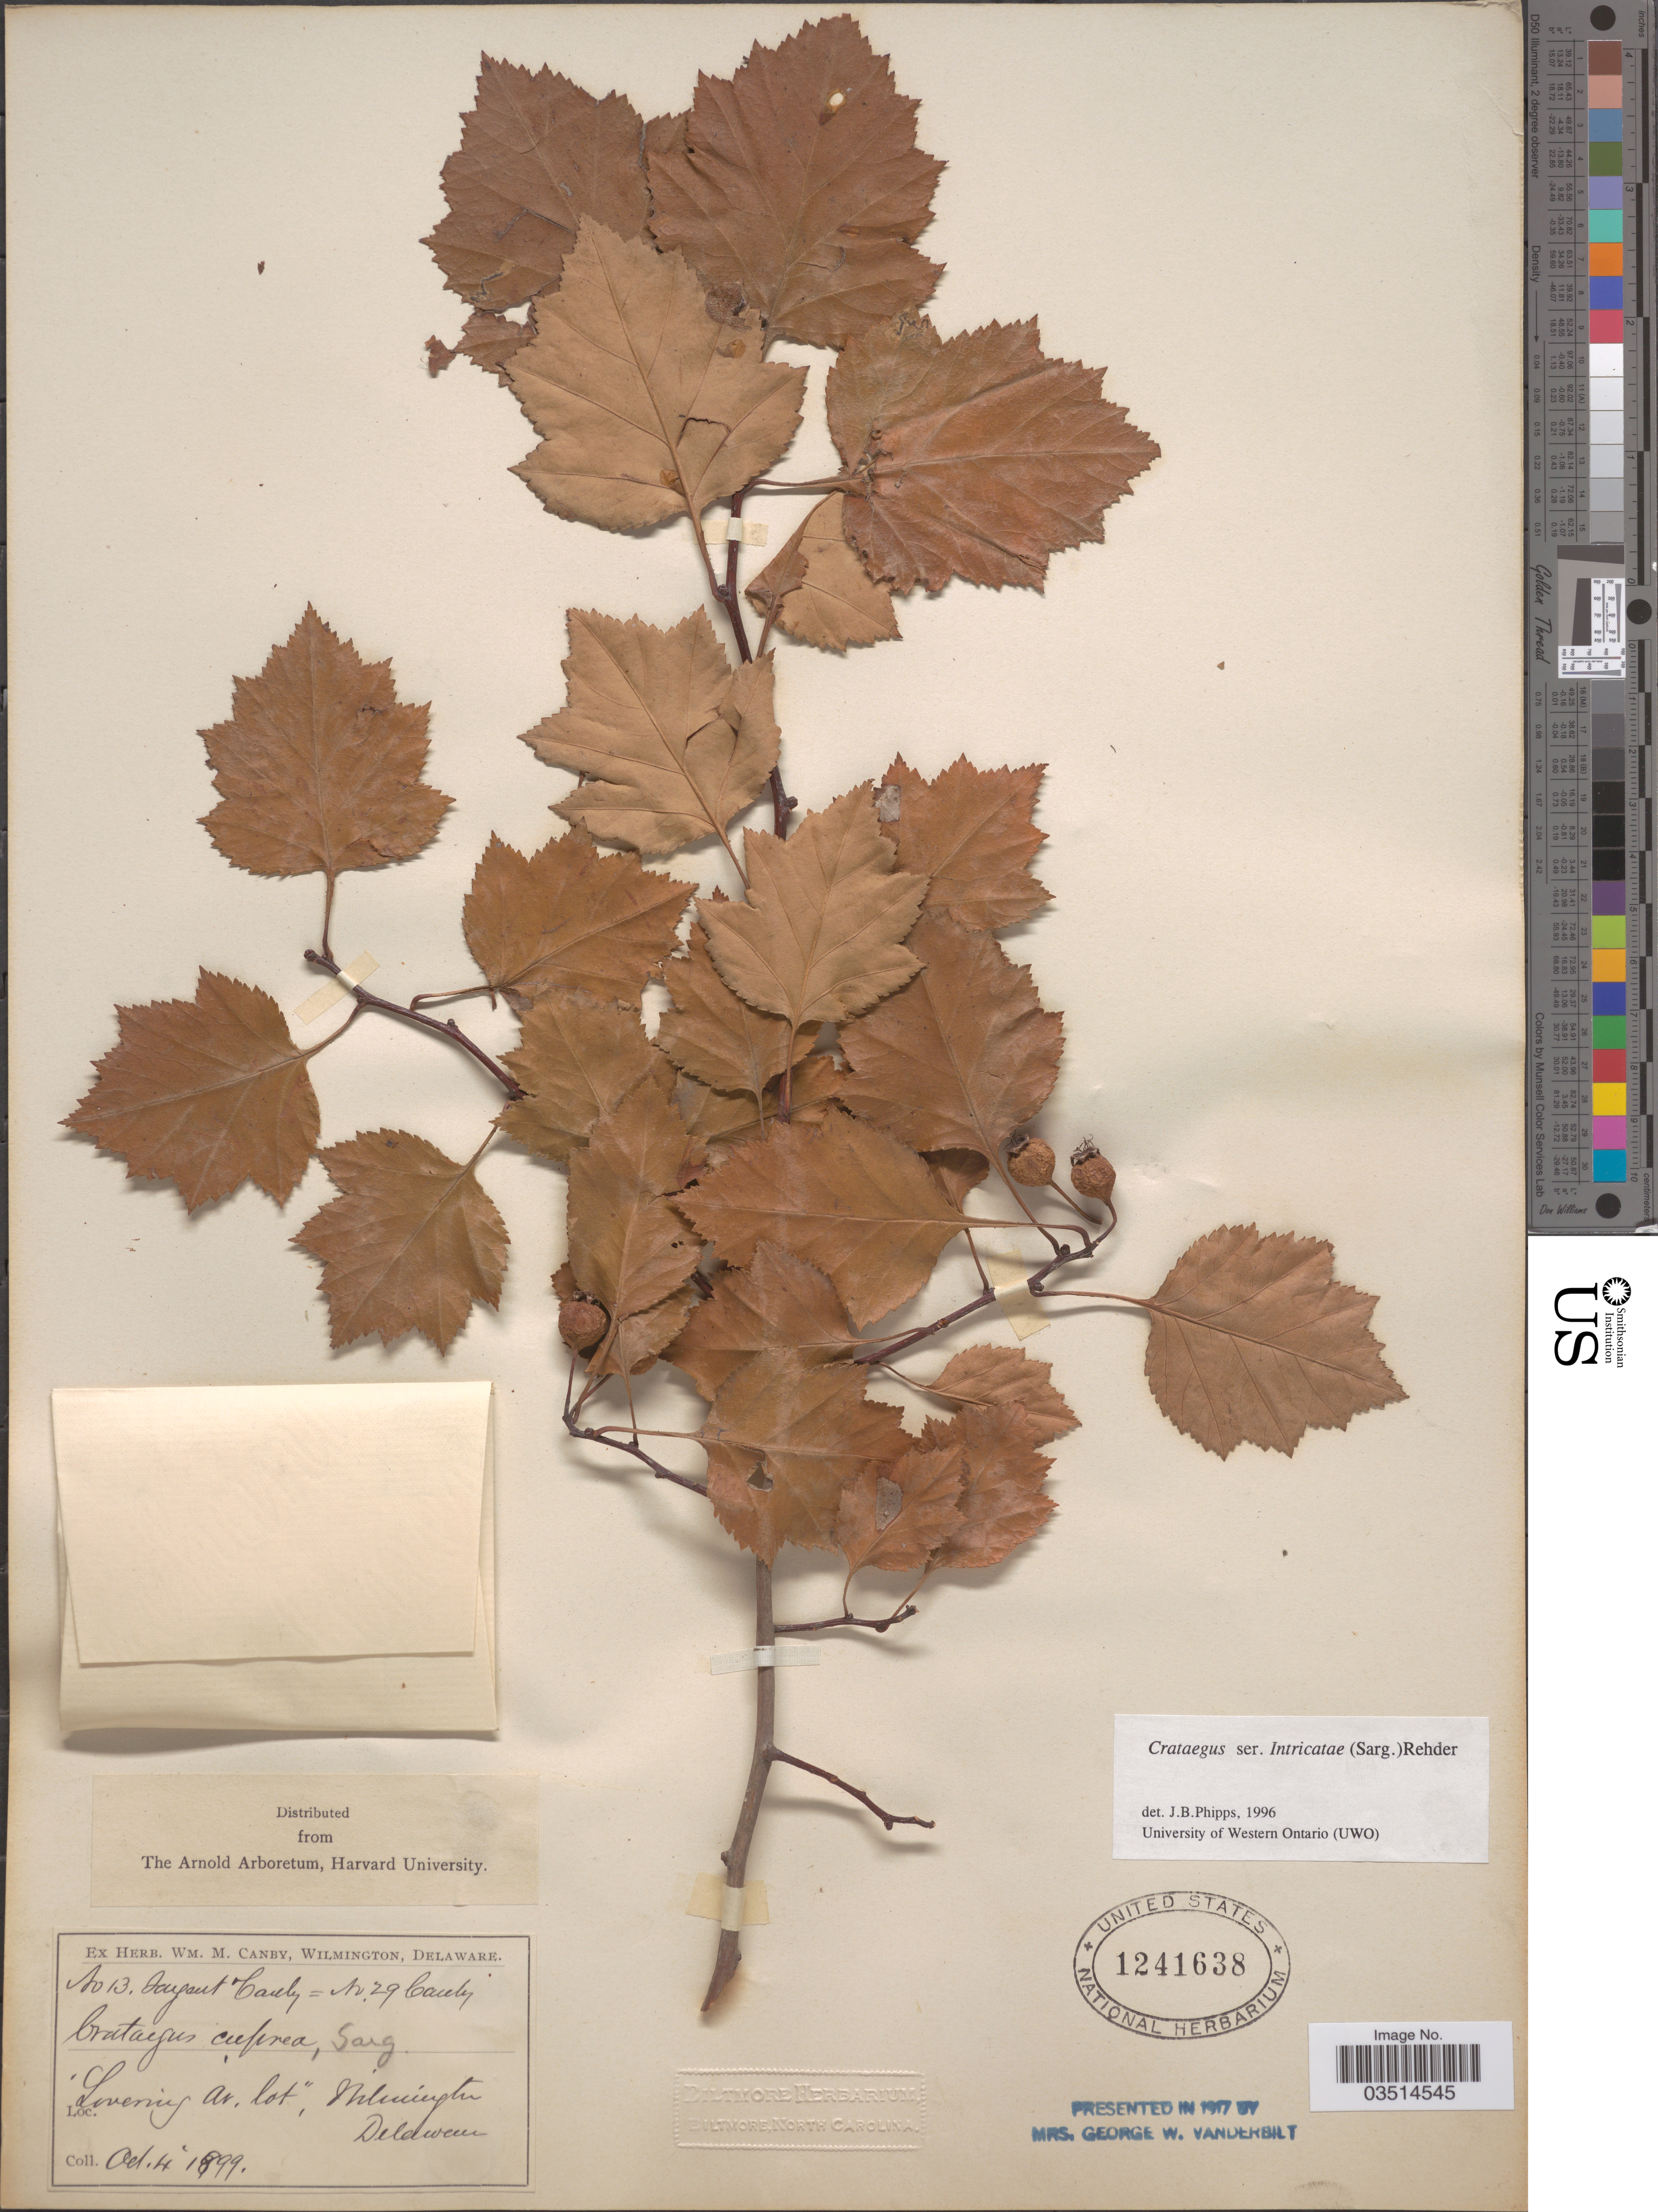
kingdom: Plantae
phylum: Tracheophyta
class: Magnoliopsida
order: Rosales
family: Rosaceae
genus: Crataegus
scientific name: Crataegus cuprina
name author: J.B. Phipps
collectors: W. M. Canby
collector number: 13/29?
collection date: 1899-10-04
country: United States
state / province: Delaware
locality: Lovering Av. lot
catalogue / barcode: US 1241638